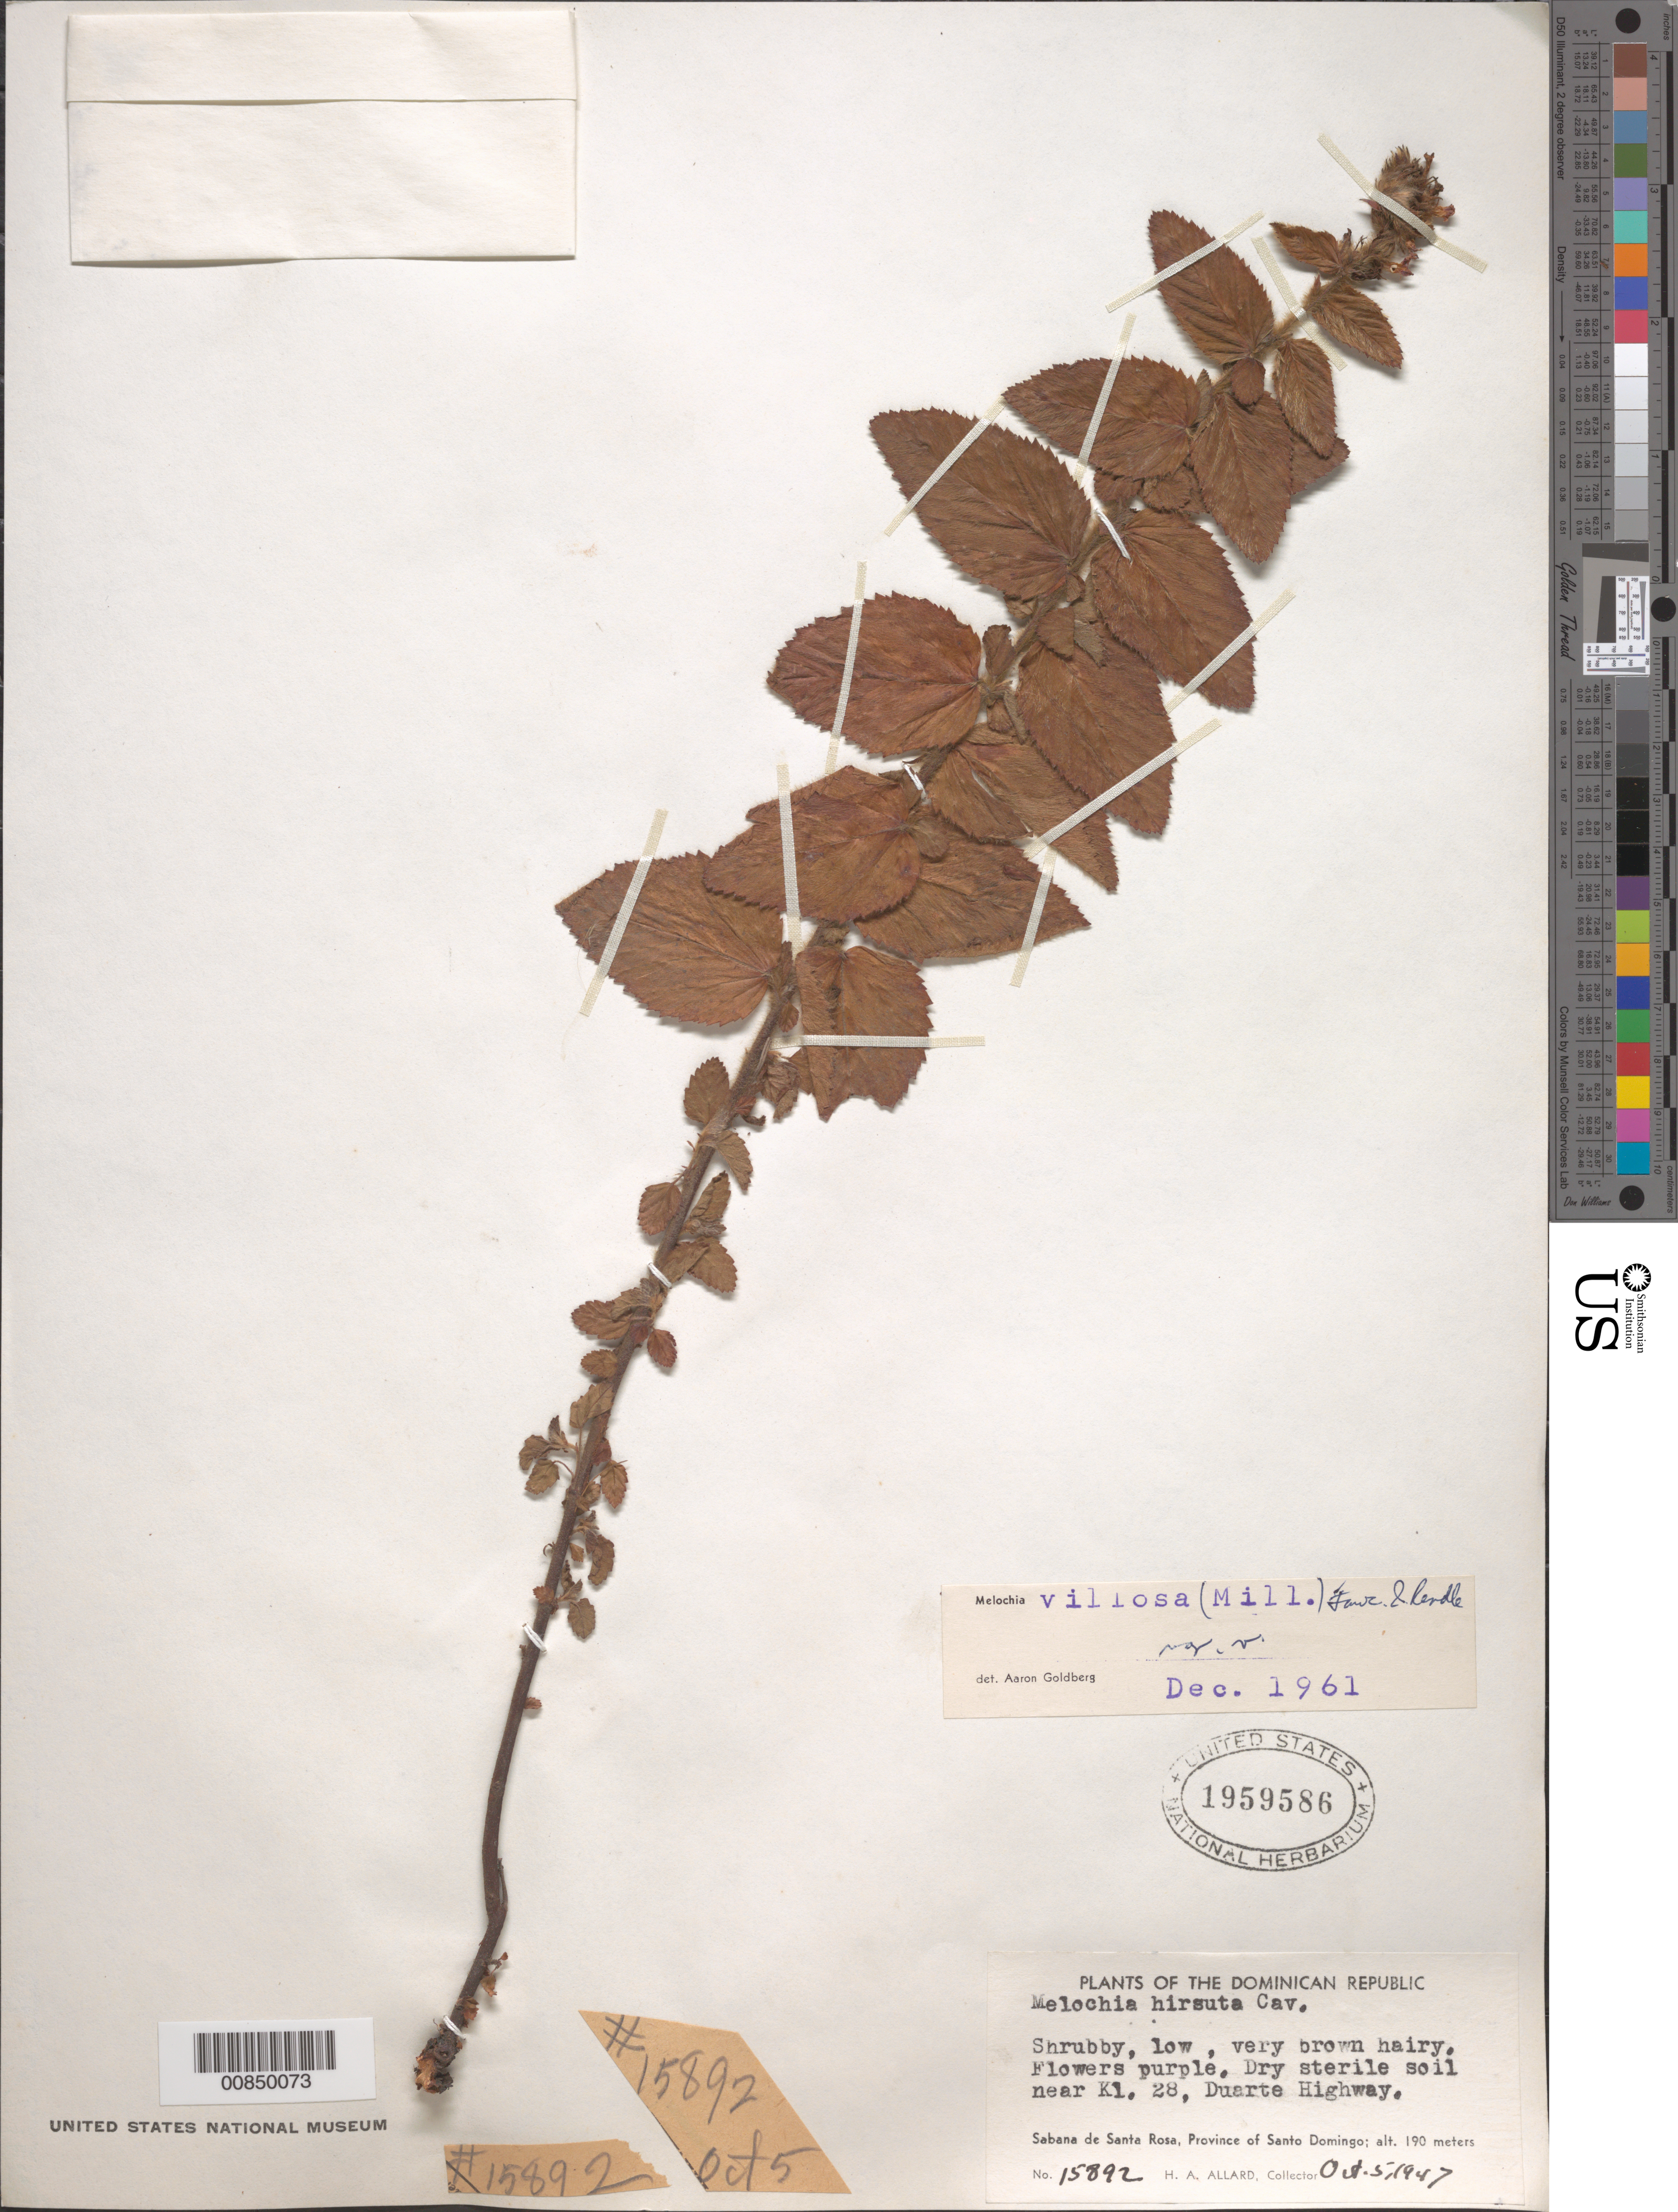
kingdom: Plantae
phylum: Tracheophyta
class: Magnoliopsida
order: Malvales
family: Malvaceae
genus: Melochia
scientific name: Melochia spicata var. spicata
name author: (L.) Fryxell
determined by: Dorr, L. J., (BOT), Smithsonian Institution - National Museum of Natural History (UNITED STATES)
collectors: H. A. Allard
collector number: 15892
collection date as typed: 05 Oct 1947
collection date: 1947-10-05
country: Dominican Republic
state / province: Distrito Nacional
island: Hispaniola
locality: Sabana de Santa Rosa, near Kl. 28, Duarte Highway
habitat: Very dry sterile soil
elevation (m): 190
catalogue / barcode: US 1959586